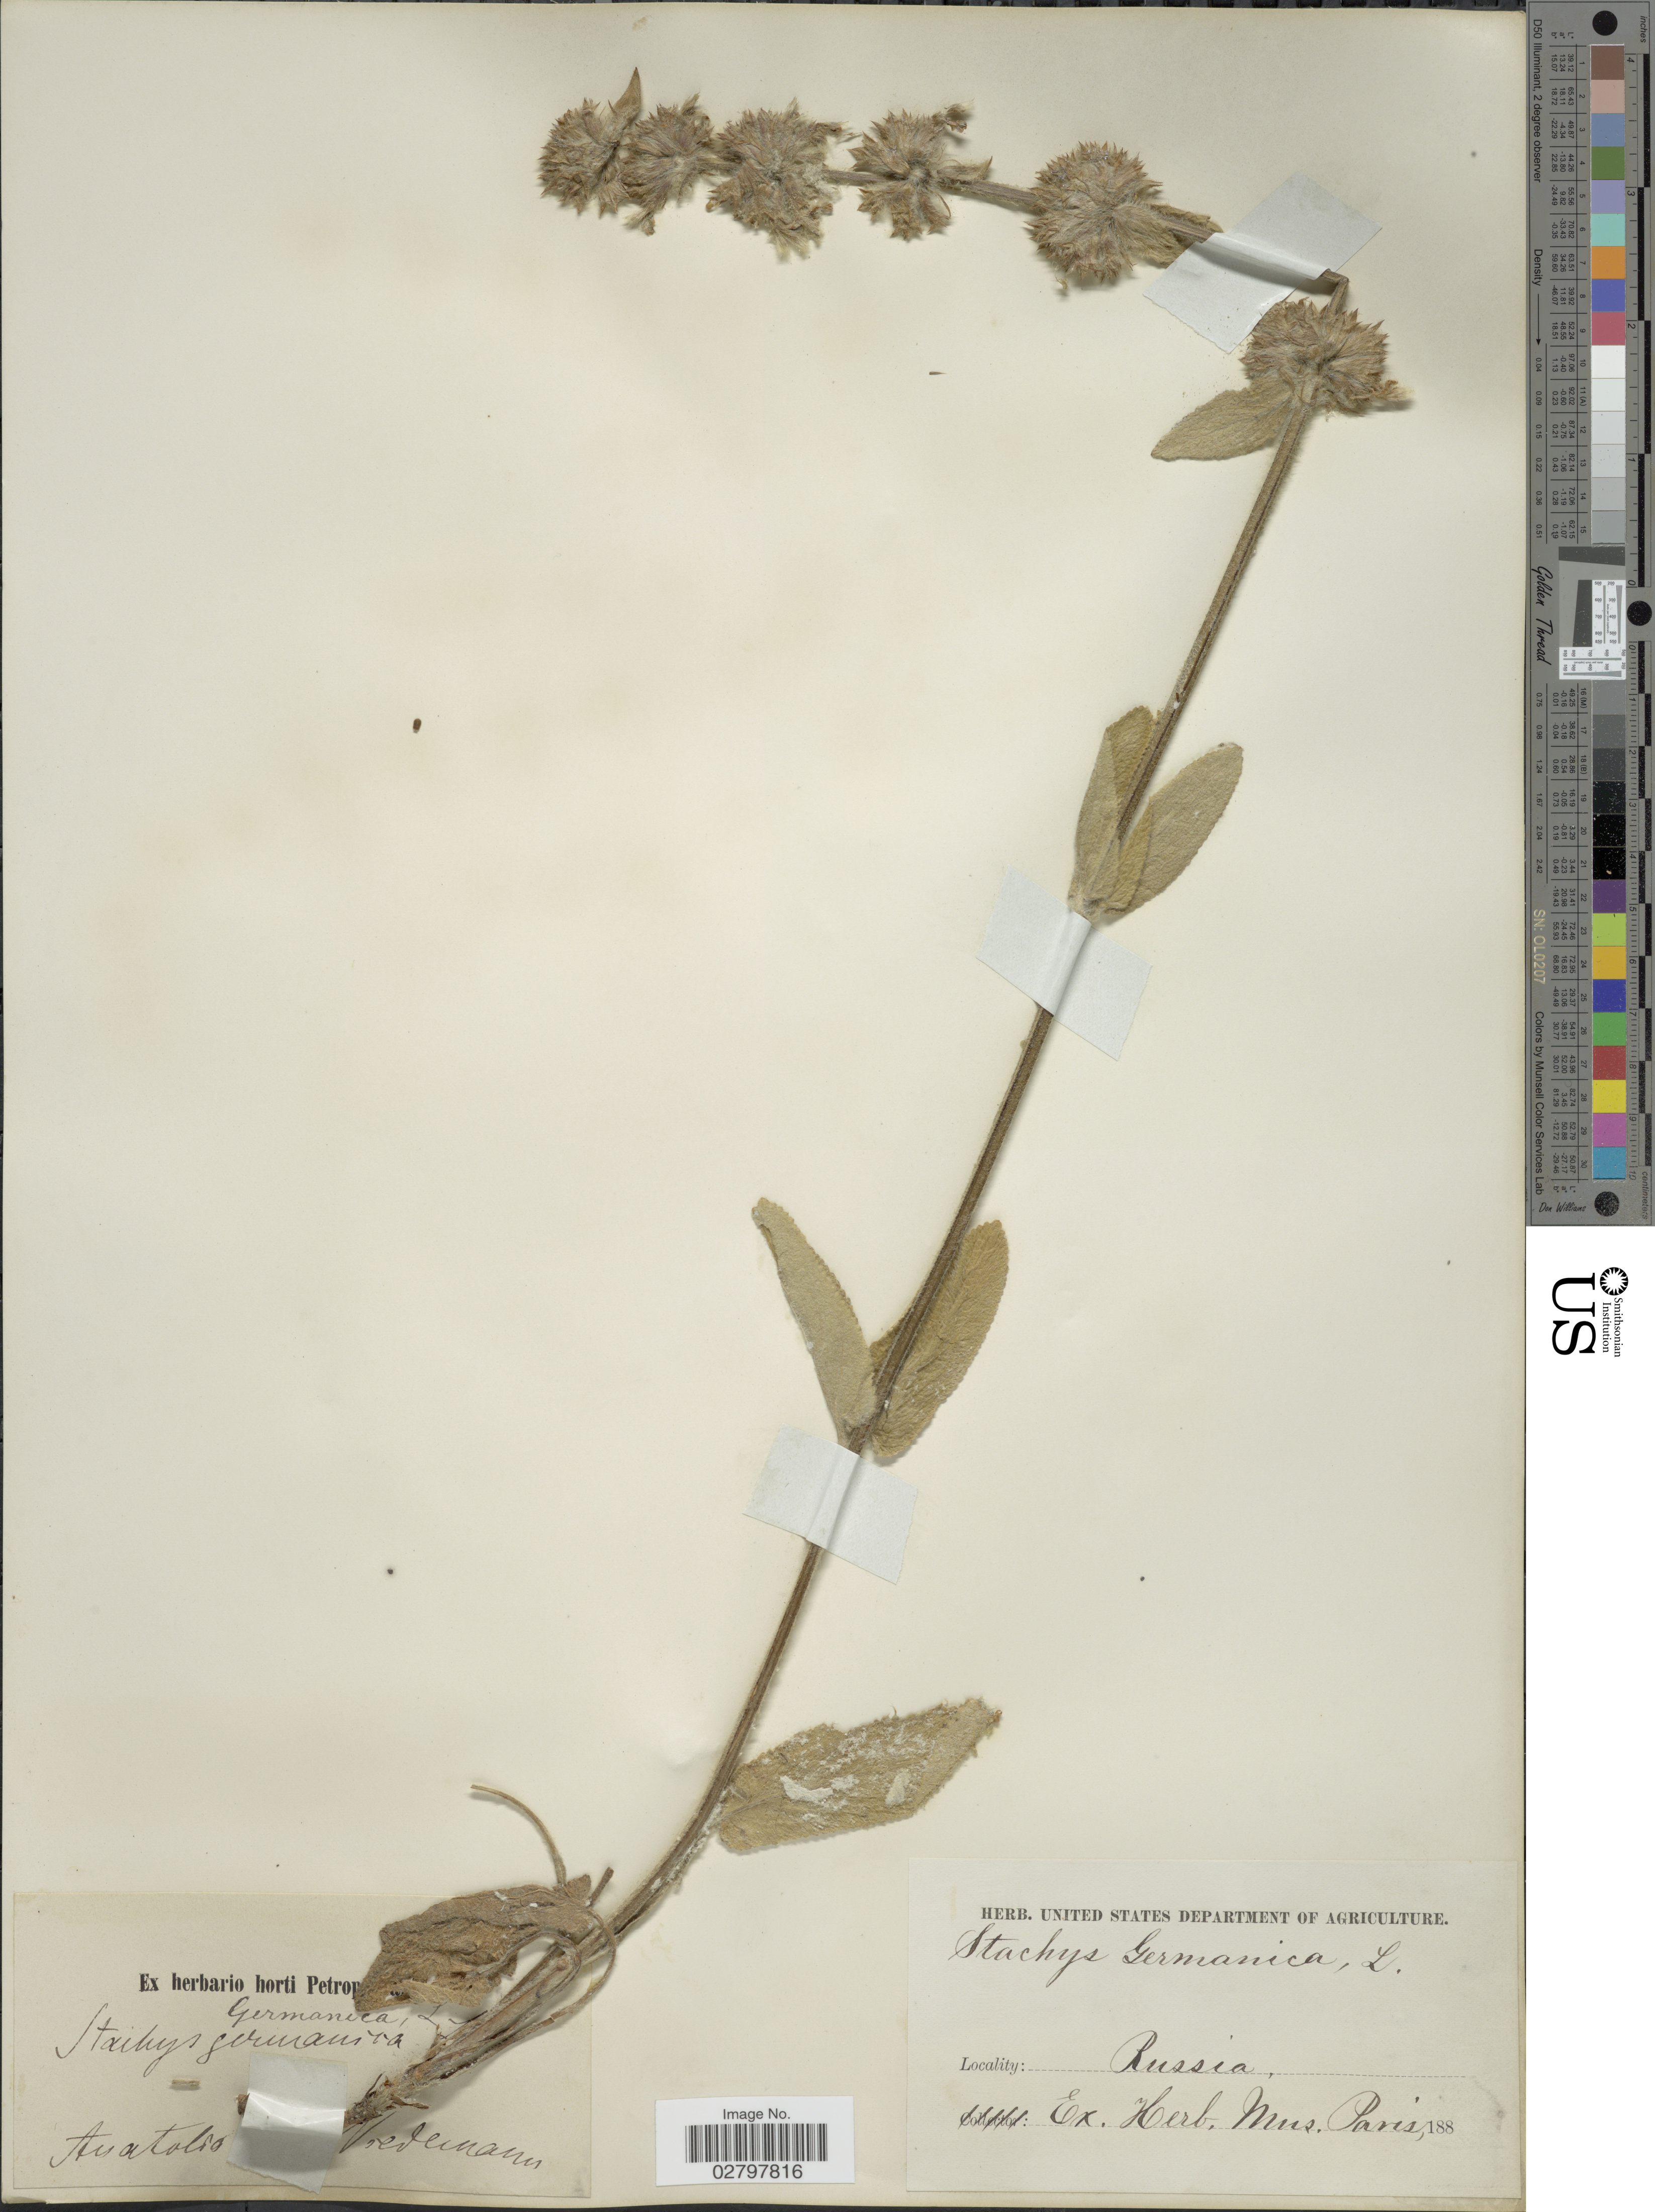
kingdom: Plantae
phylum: Tracheophyta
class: Magnoliopsida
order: Lamiales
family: Lamiaceae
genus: Stachys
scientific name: Stachys germanica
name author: L.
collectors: Wiedemann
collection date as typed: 188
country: Turkey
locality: Anatolia.